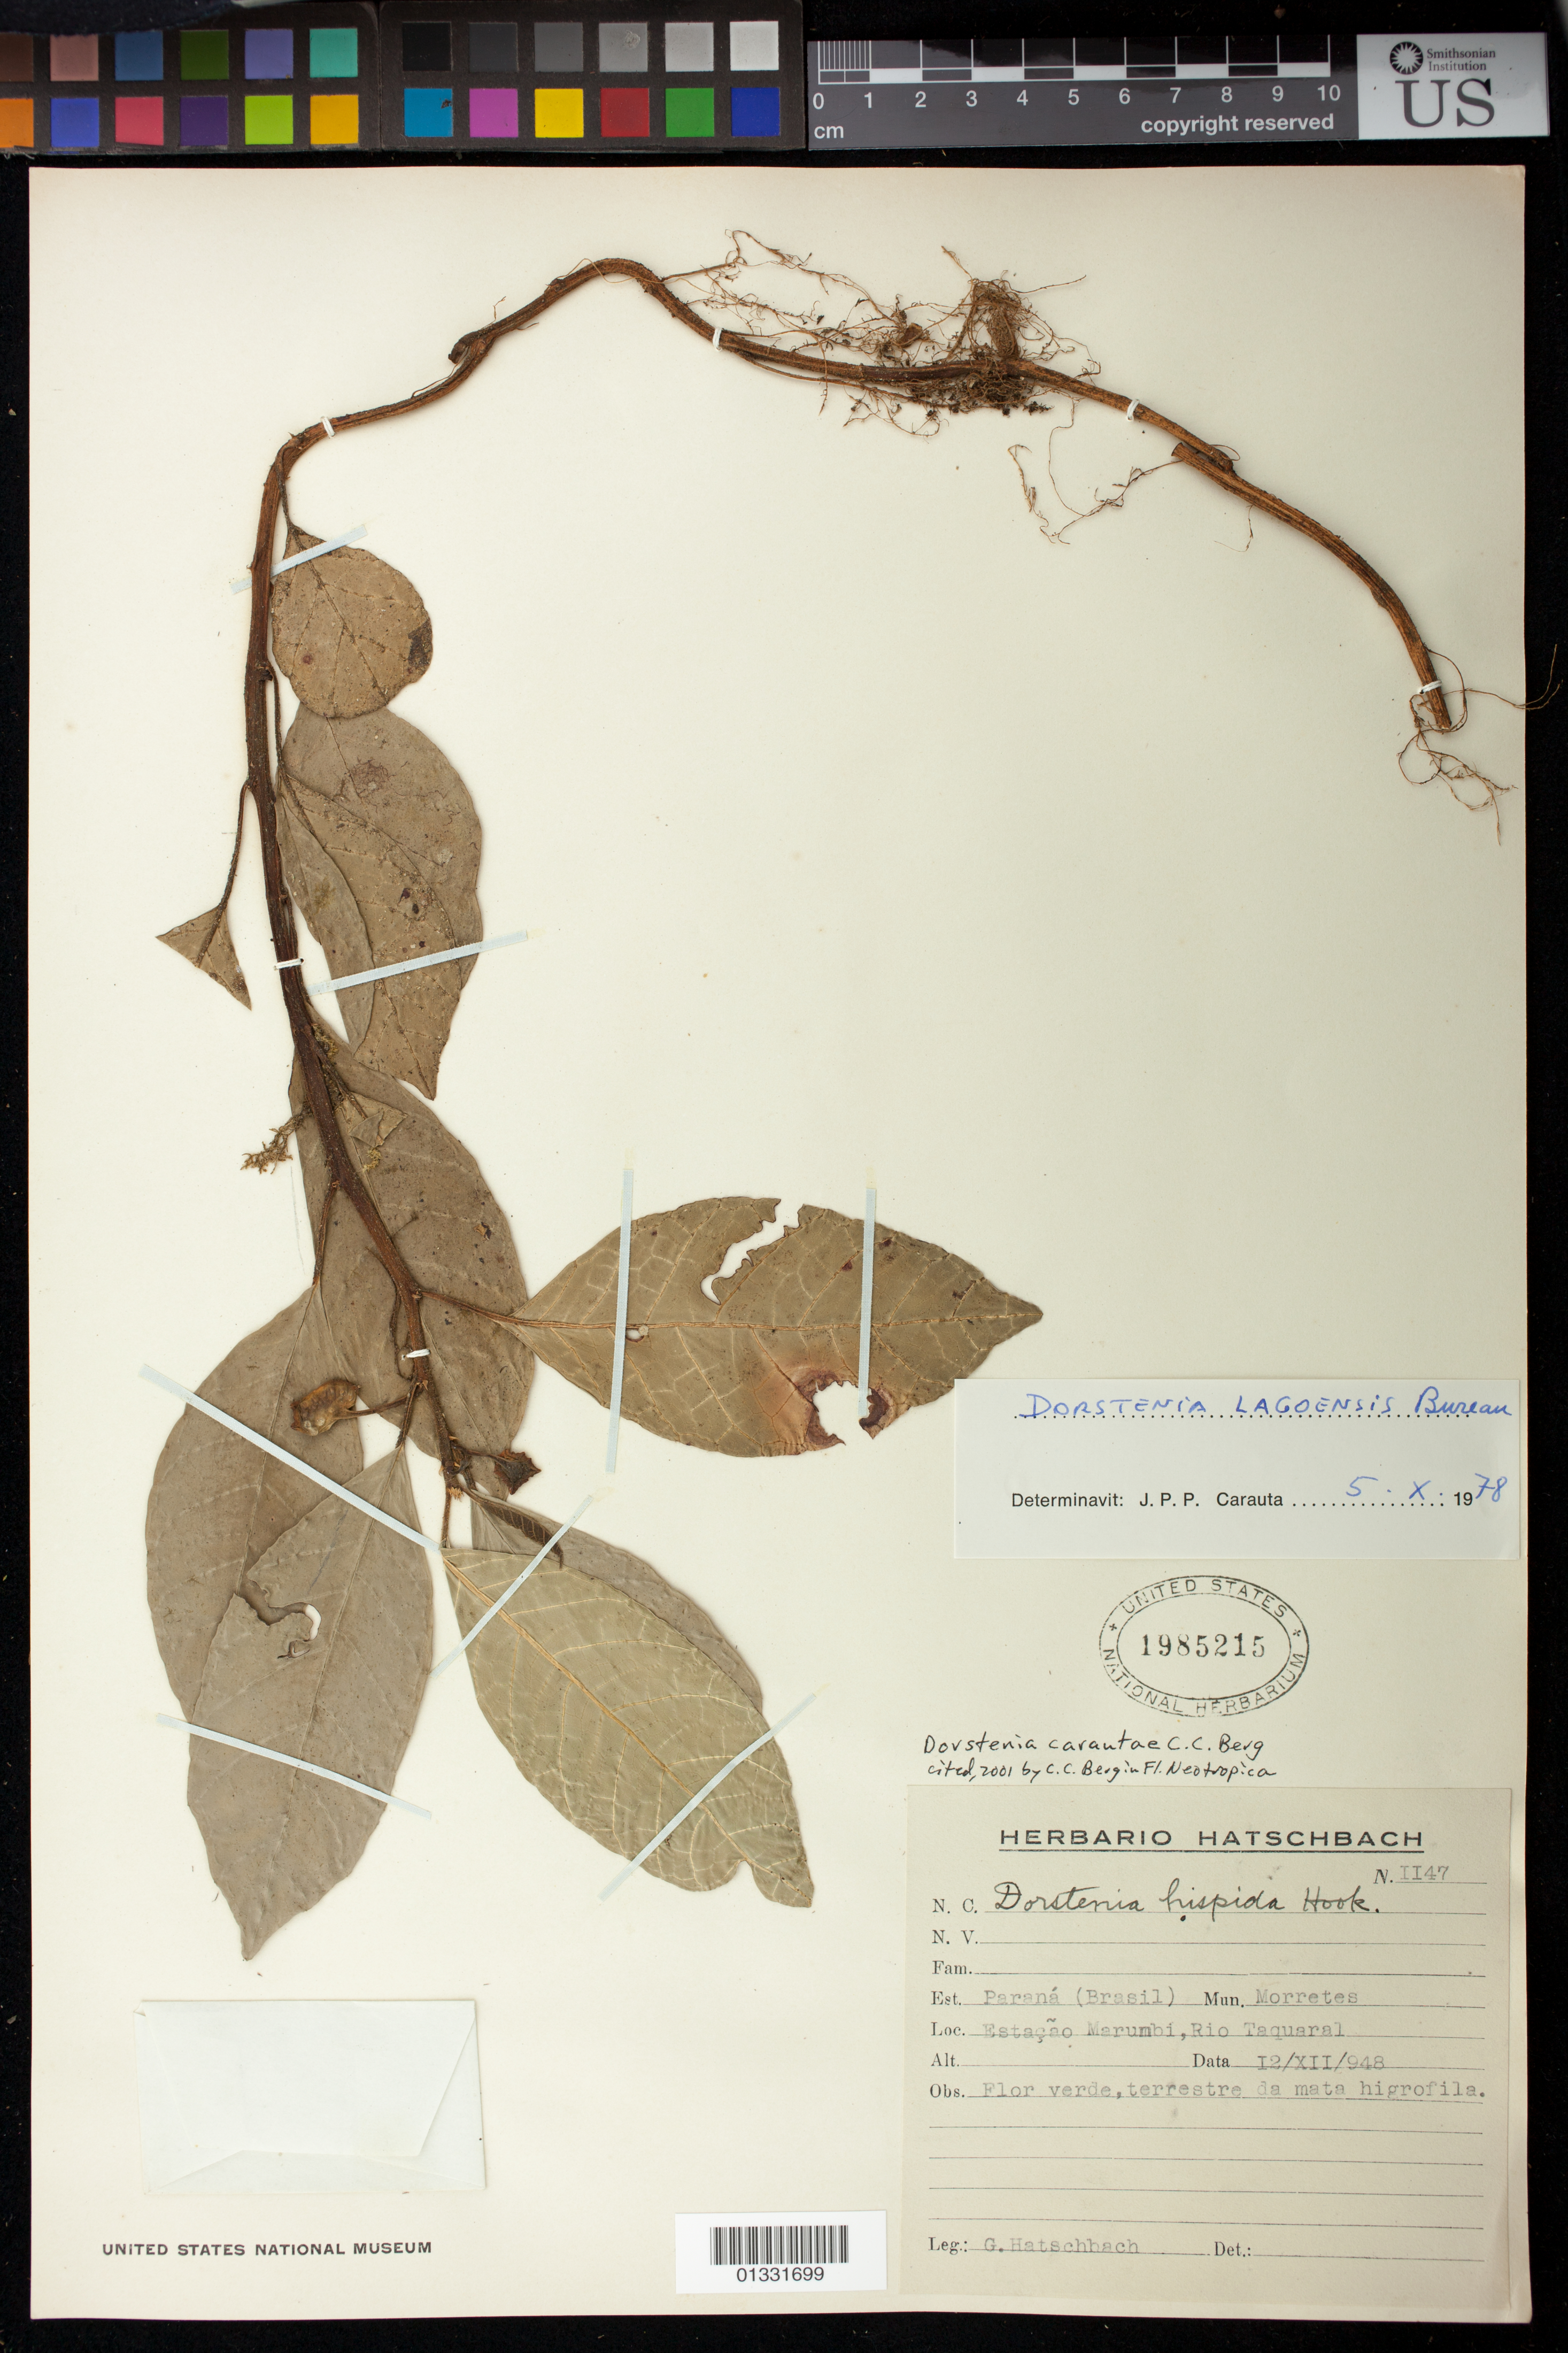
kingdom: Plantae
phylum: Tracheophyta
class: Magnoliopsida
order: Rosales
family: Moraceae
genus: Dorstenia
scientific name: Dorstenia carautae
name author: C.C. Berg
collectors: G. Hatschbach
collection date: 1948-12-12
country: Brazil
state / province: Paraná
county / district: Morretes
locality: Estação Marumbi, Rio Taquaral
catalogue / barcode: US 1985215